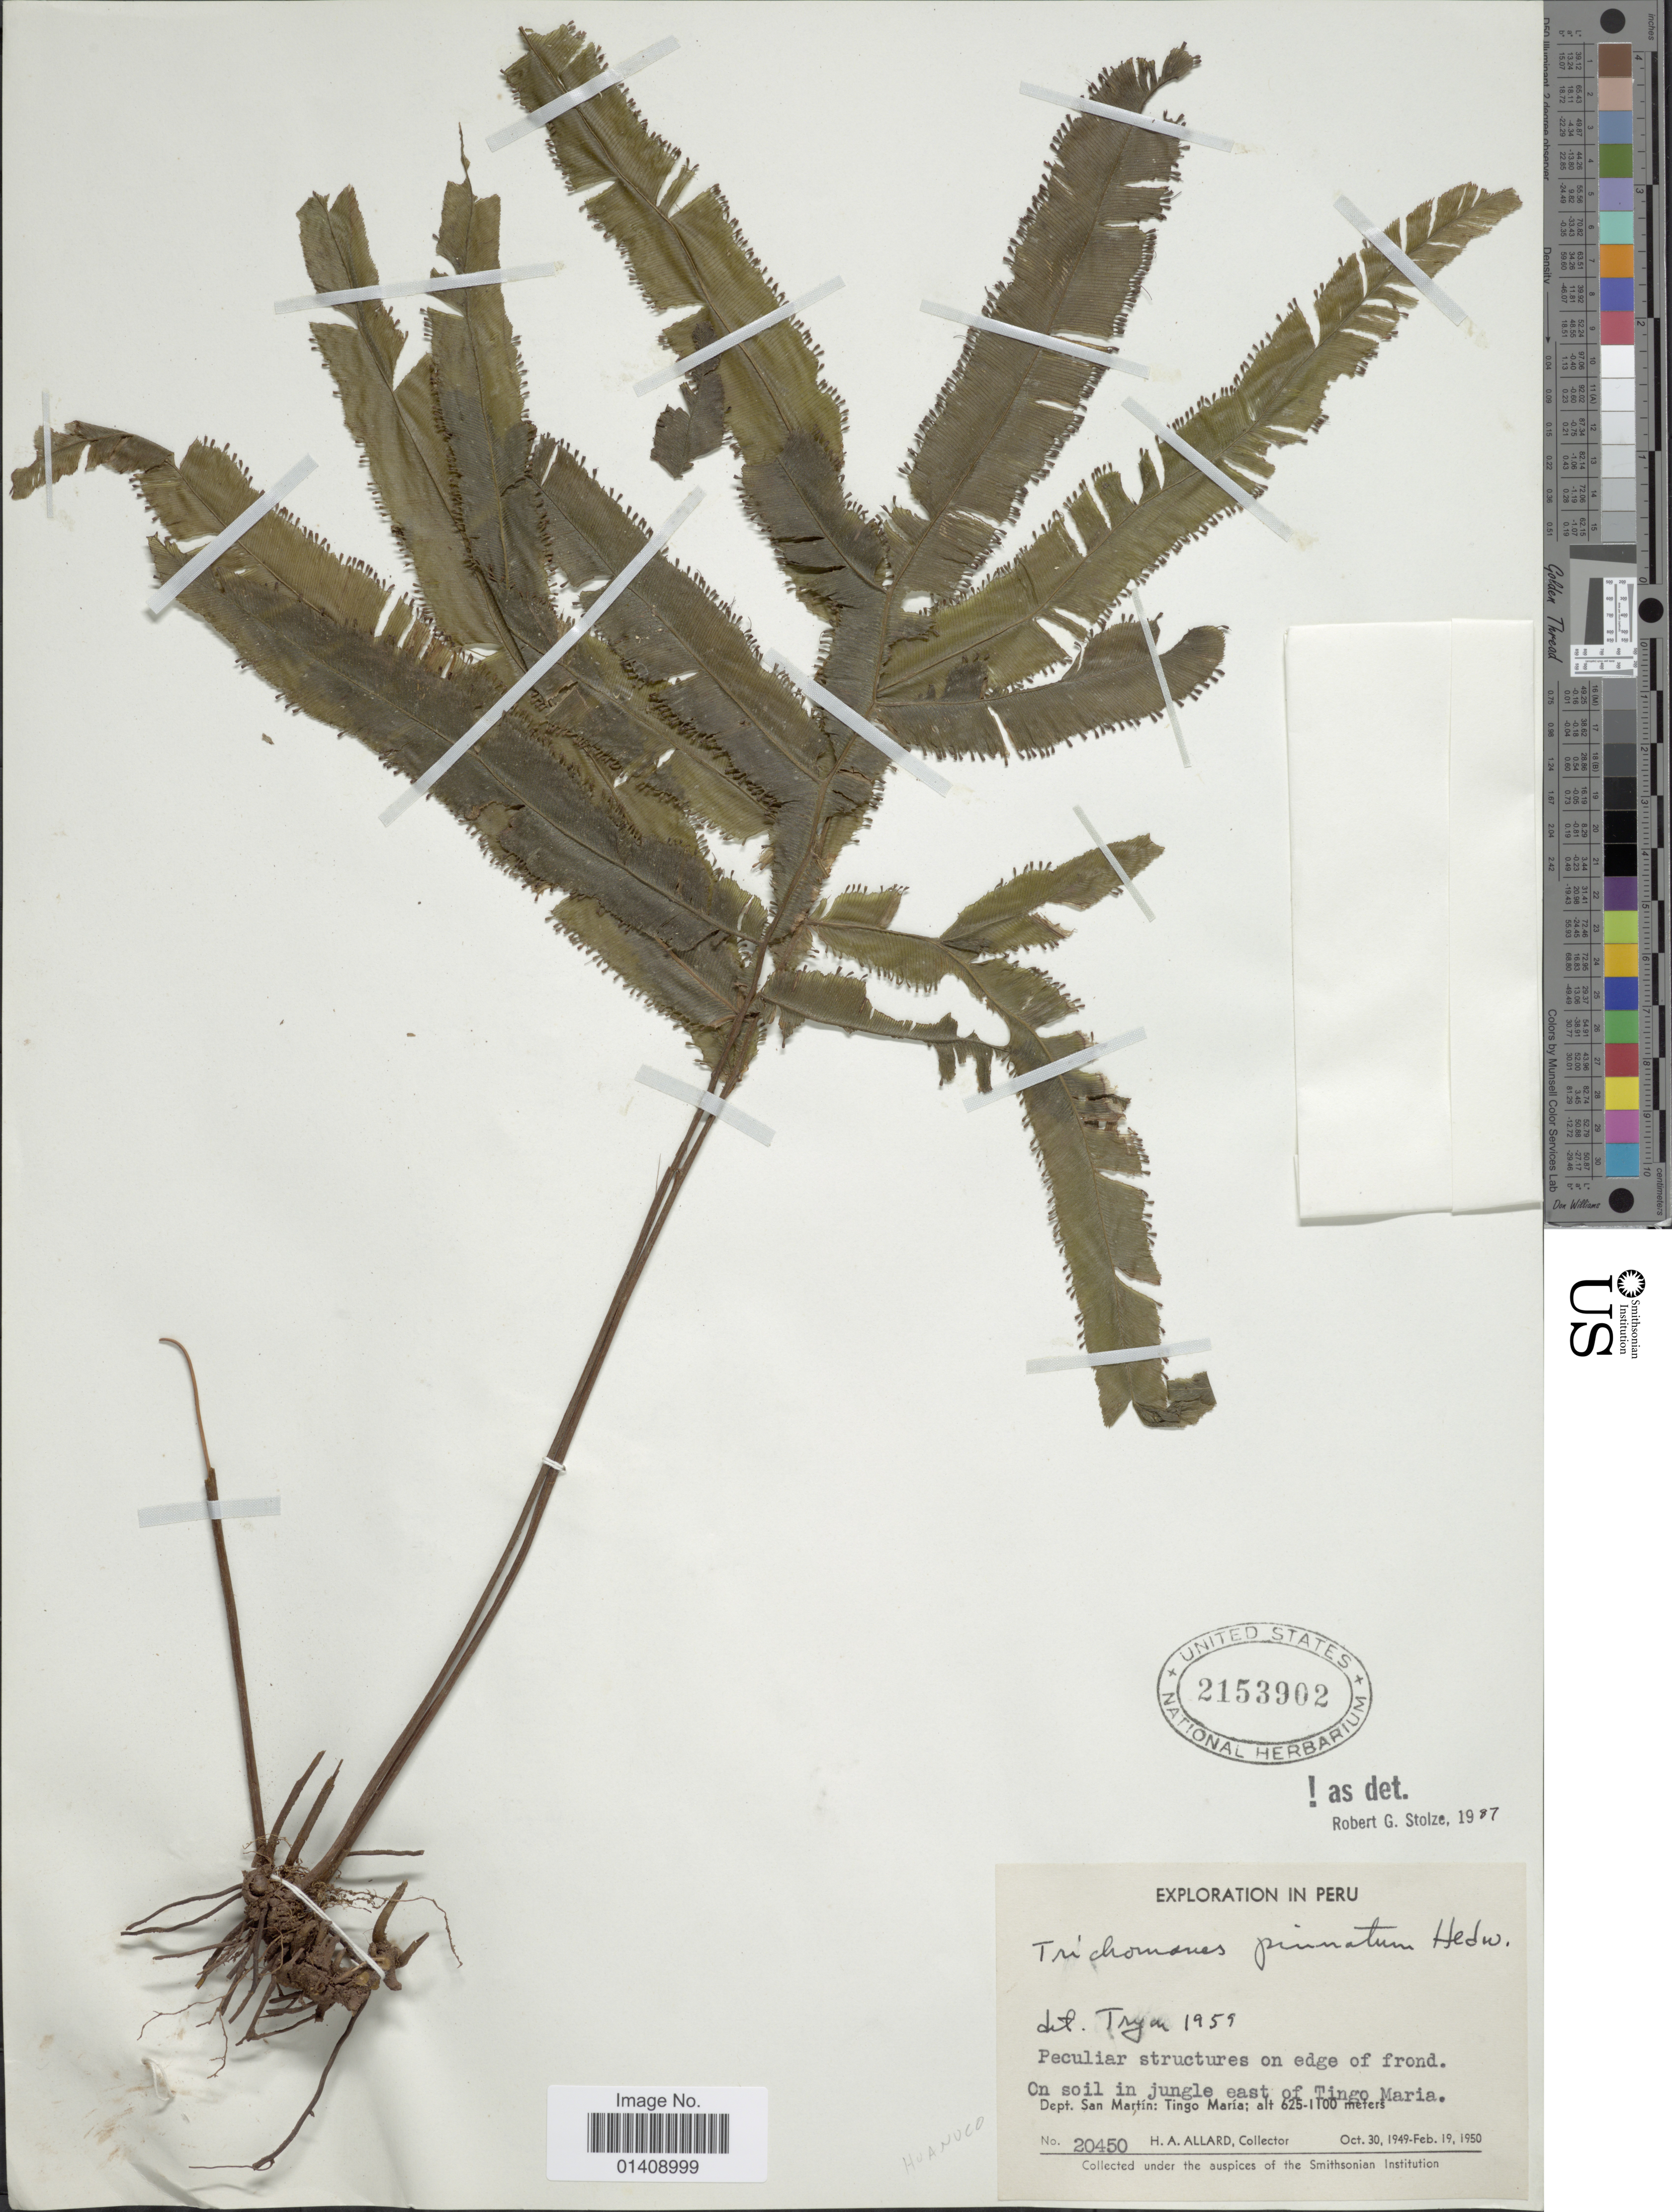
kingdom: Plantae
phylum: Tracheophyta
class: Polypodiopsida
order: Hymenophyllales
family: Hymenophyllaceae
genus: Trichomanes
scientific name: Trichomanes longifolium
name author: Desv.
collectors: H. A. Allard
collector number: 20450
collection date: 1949-10-30/1950-02-19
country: Peru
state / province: San Martín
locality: On soil in jungle east of Tingo Maria. Dept. San Martin: Tingo Maria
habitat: on edge of frond, on soil in jungle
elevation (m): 625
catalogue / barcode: US 2153902